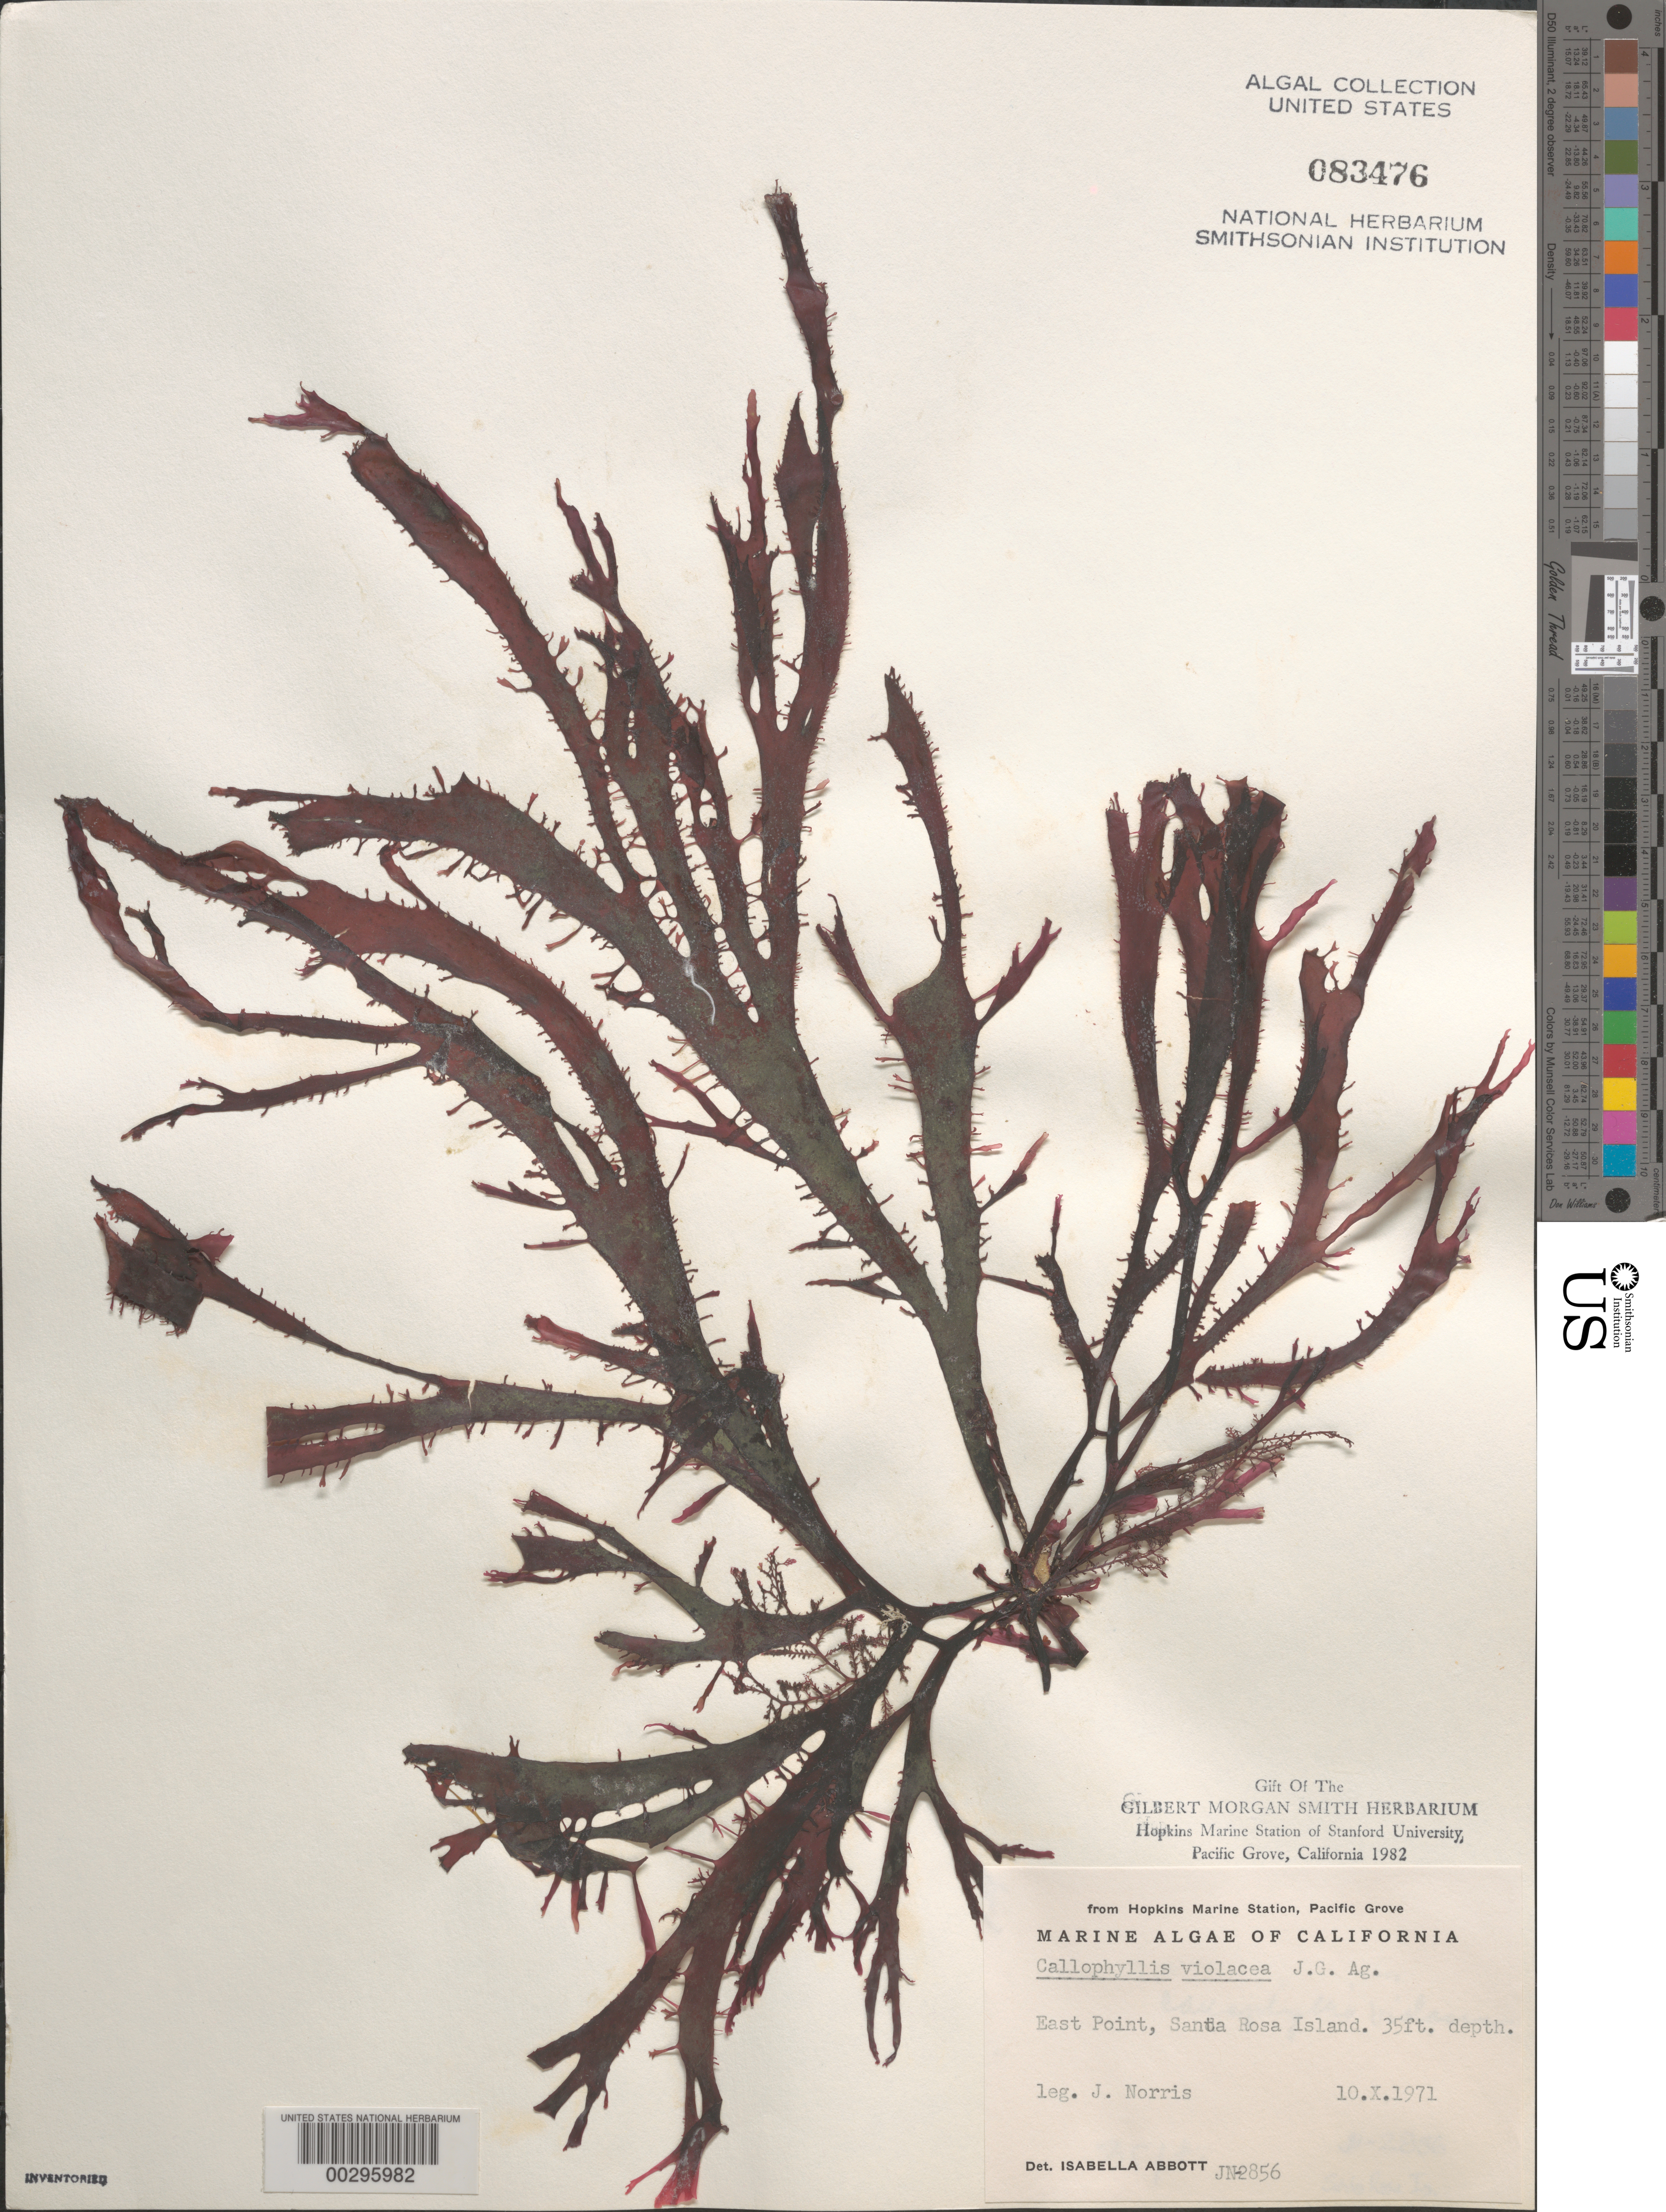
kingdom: Plantae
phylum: Rhodophyta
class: Florideophyceae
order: Gigartinales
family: Kallymeniaceae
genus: Callophyllis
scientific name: Callophyllis violacea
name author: J. Agardh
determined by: Abbott, Isabella A.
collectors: J. N. Norris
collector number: JN-2856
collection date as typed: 10 Oct 1971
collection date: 1971-10-10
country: United States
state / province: California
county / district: Santa Barbara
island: Santa Rosa Island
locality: East Point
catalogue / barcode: US 83476